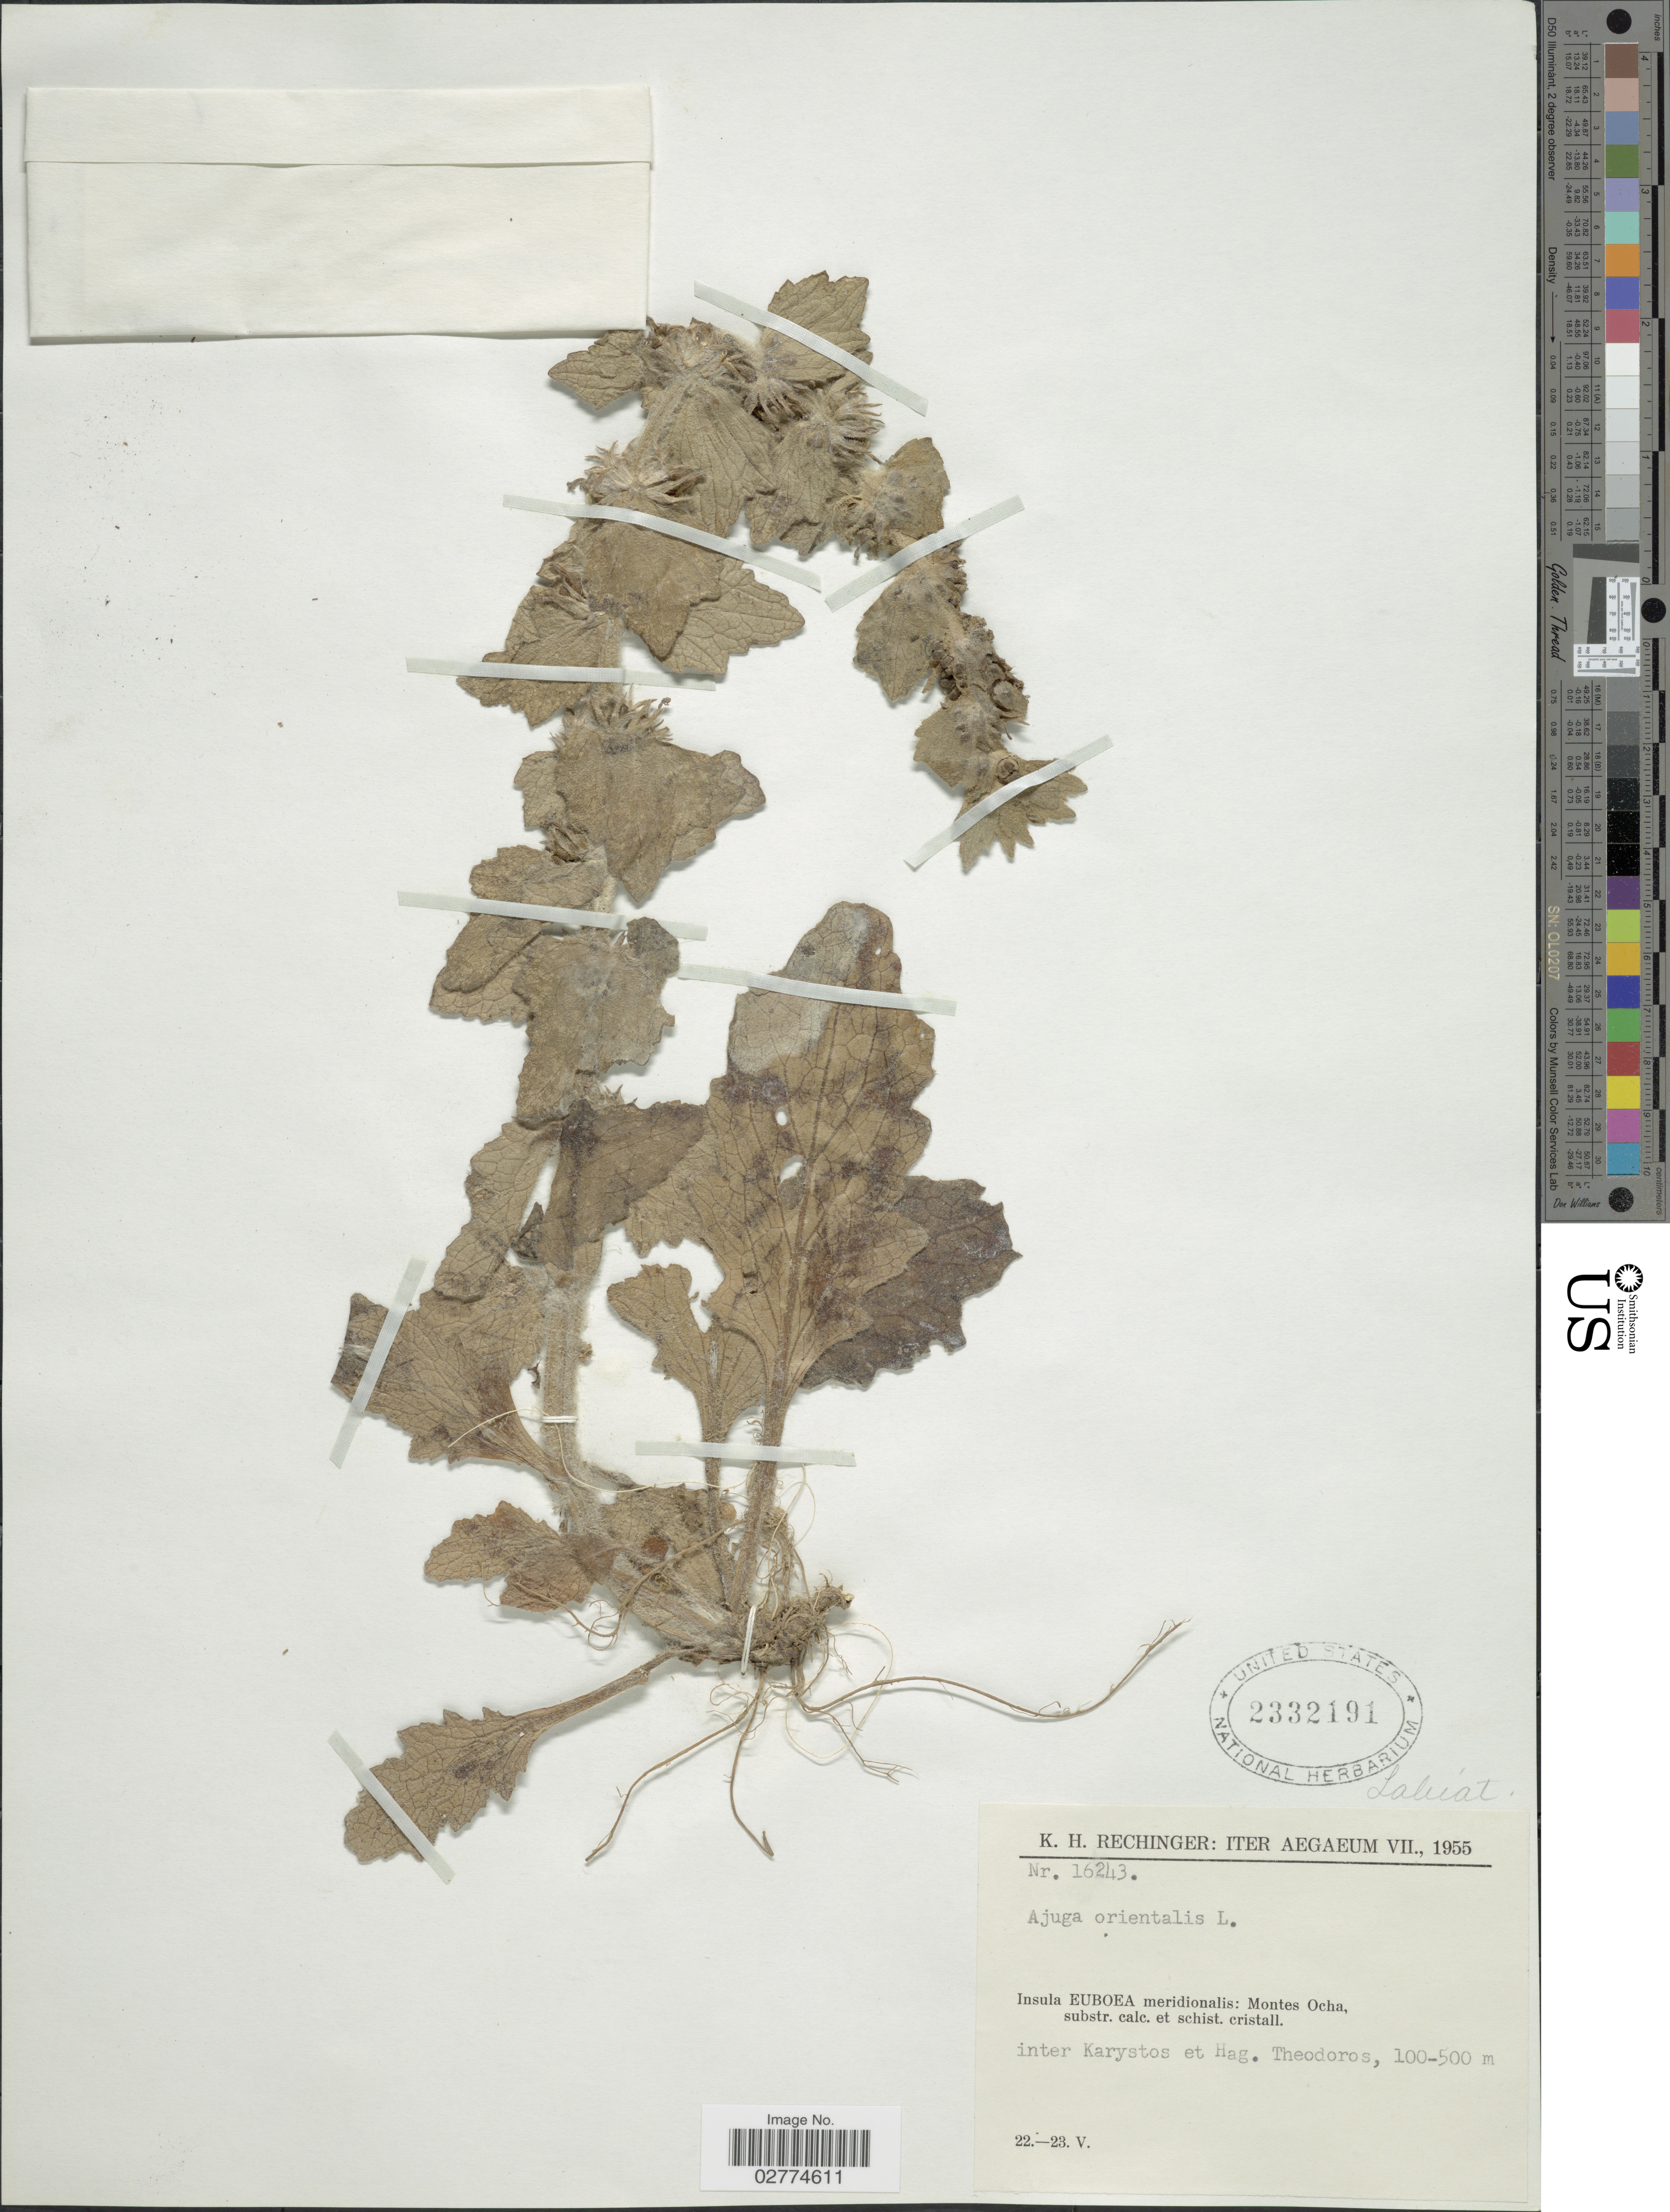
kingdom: Plantae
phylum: Tracheophyta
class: Magnoliopsida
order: Lamiales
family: Lamiaceae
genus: Ajuga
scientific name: Ajuga orientalis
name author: L.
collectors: K. H. Rechinger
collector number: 16243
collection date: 1955-05-22/1955-05-23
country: Greece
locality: Insula Euboea meridionalis: Montes Ocha, substr. calc. et schist. cristall, inter Karystos et Hag. Theodoros.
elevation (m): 100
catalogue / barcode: US 2332191